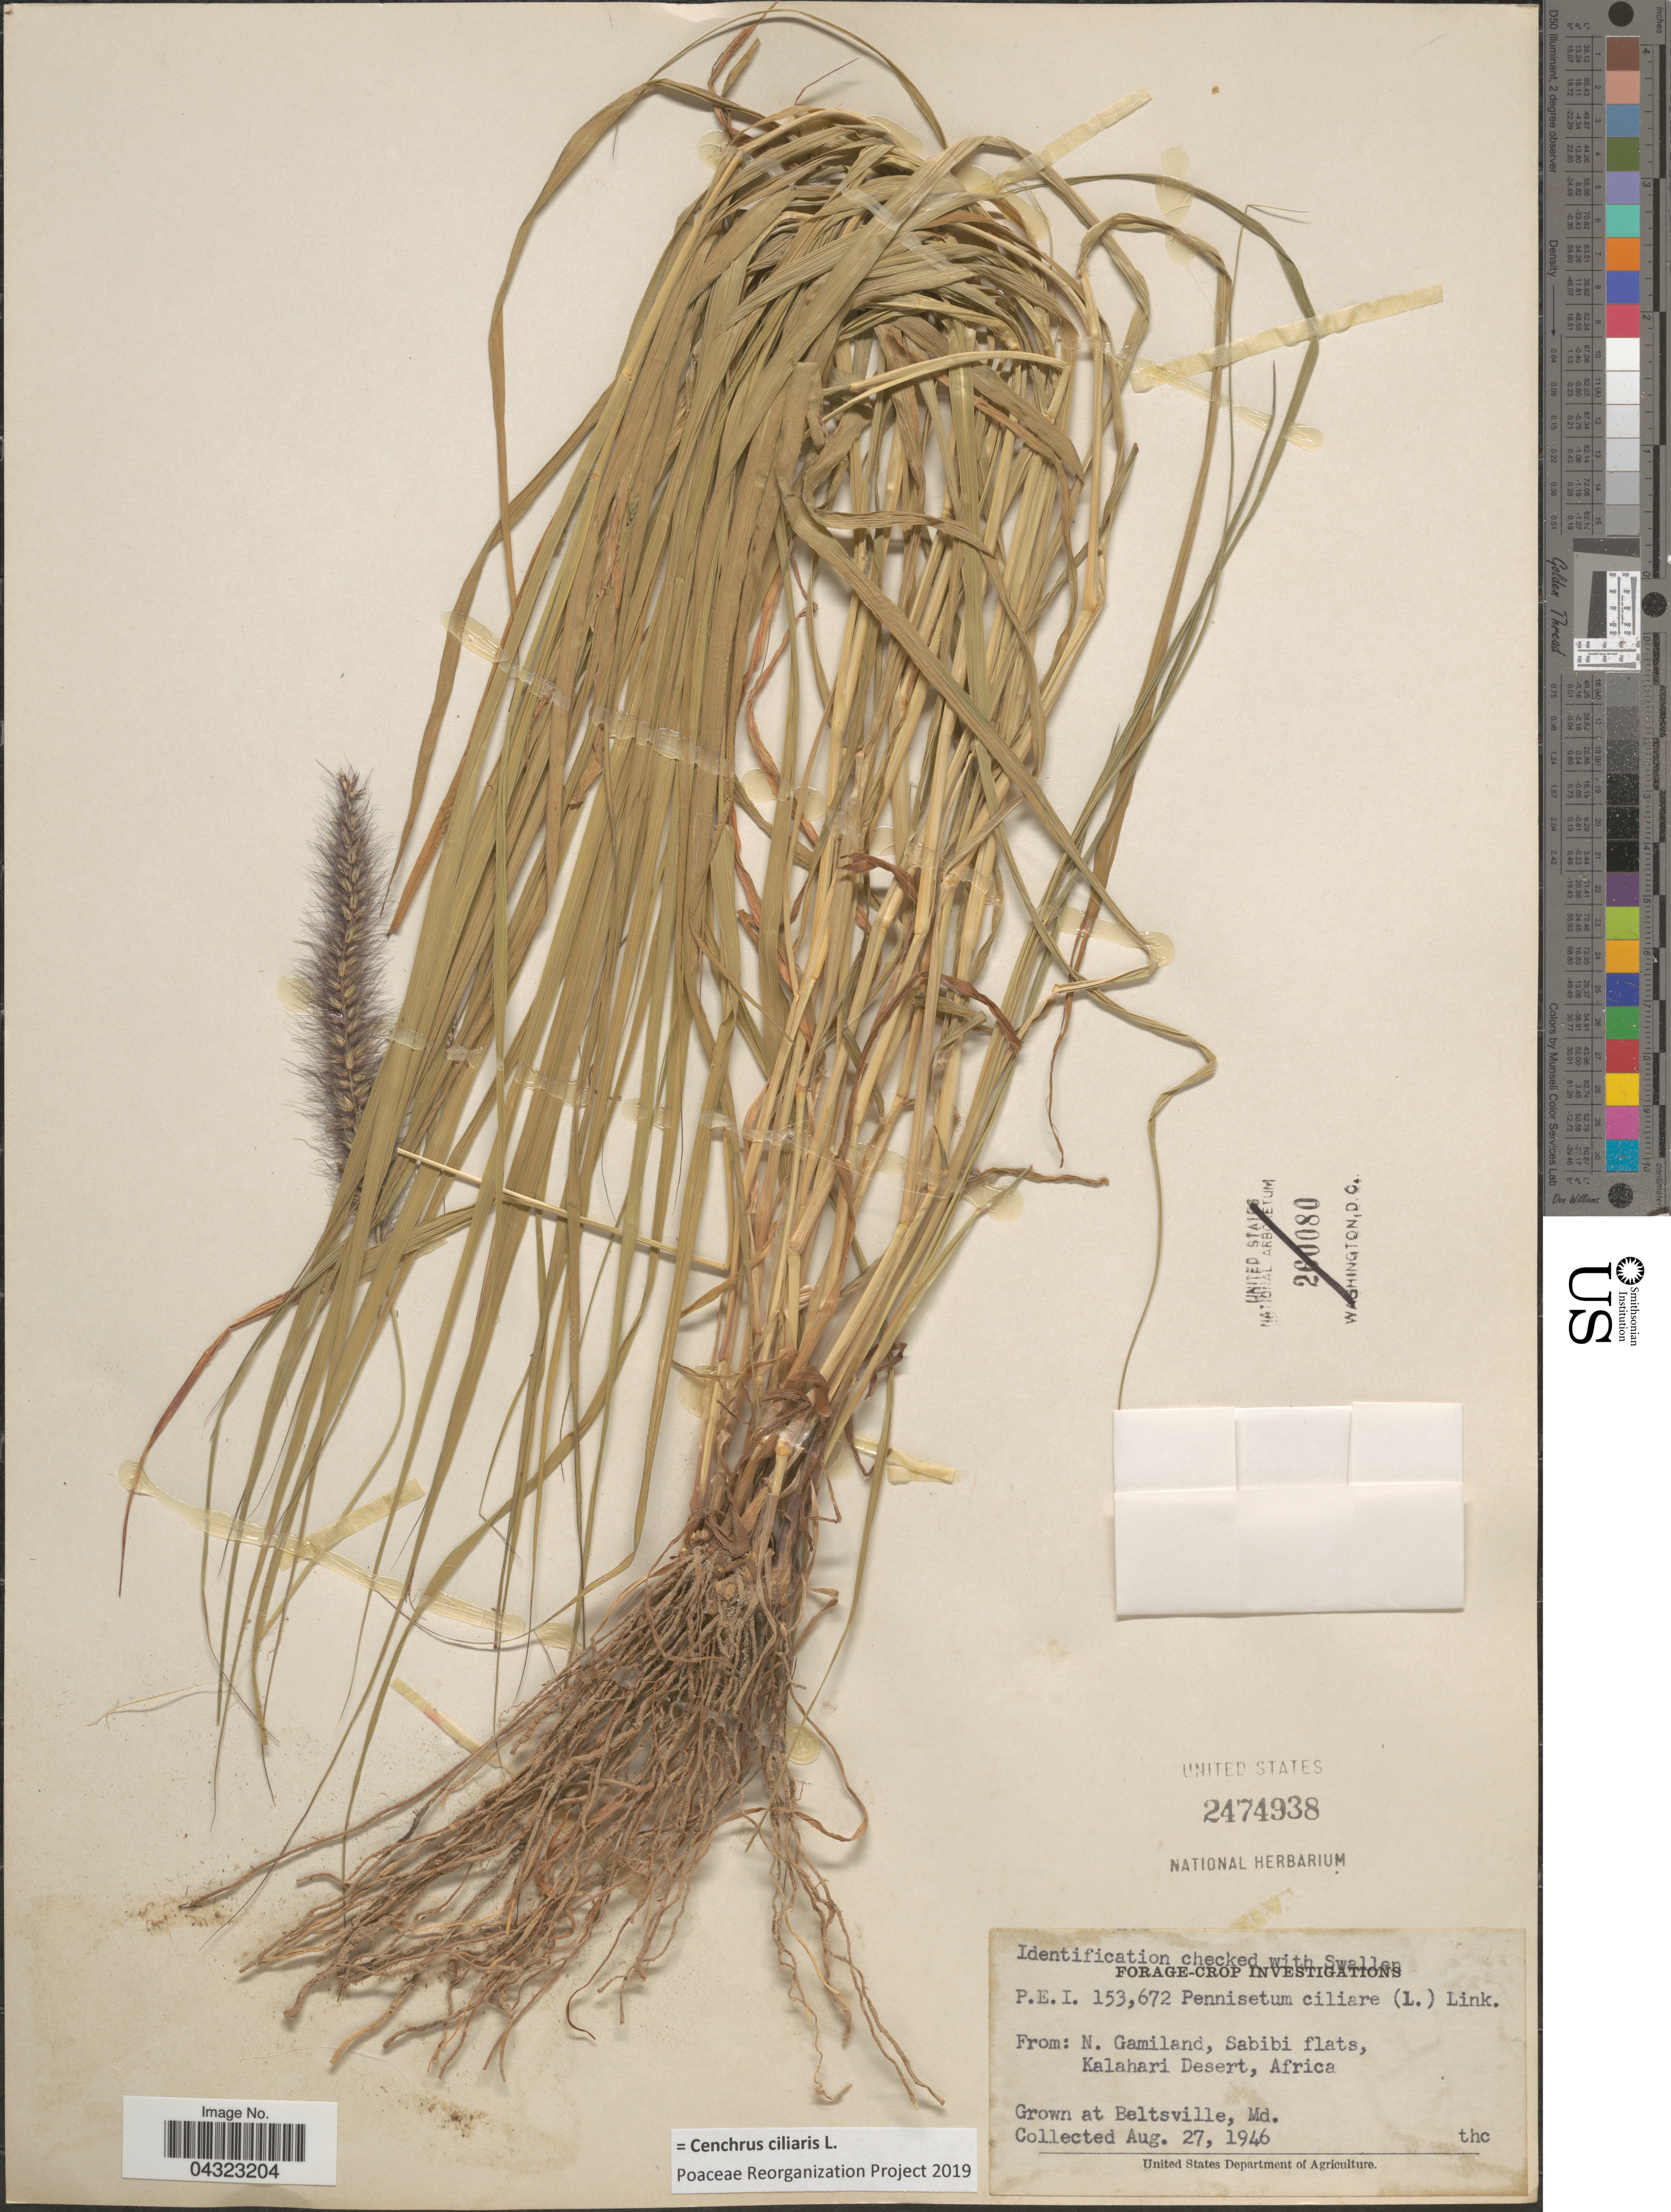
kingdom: Plantae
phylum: Tracheophyta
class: Liliopsida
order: Poales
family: Poaceae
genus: Cenchrus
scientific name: Cenchrus ciliaris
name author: L.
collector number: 153,672?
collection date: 1946-08-27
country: United States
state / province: Maryland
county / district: Prince George's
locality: Grown at Beltsville.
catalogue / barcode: US 2474938